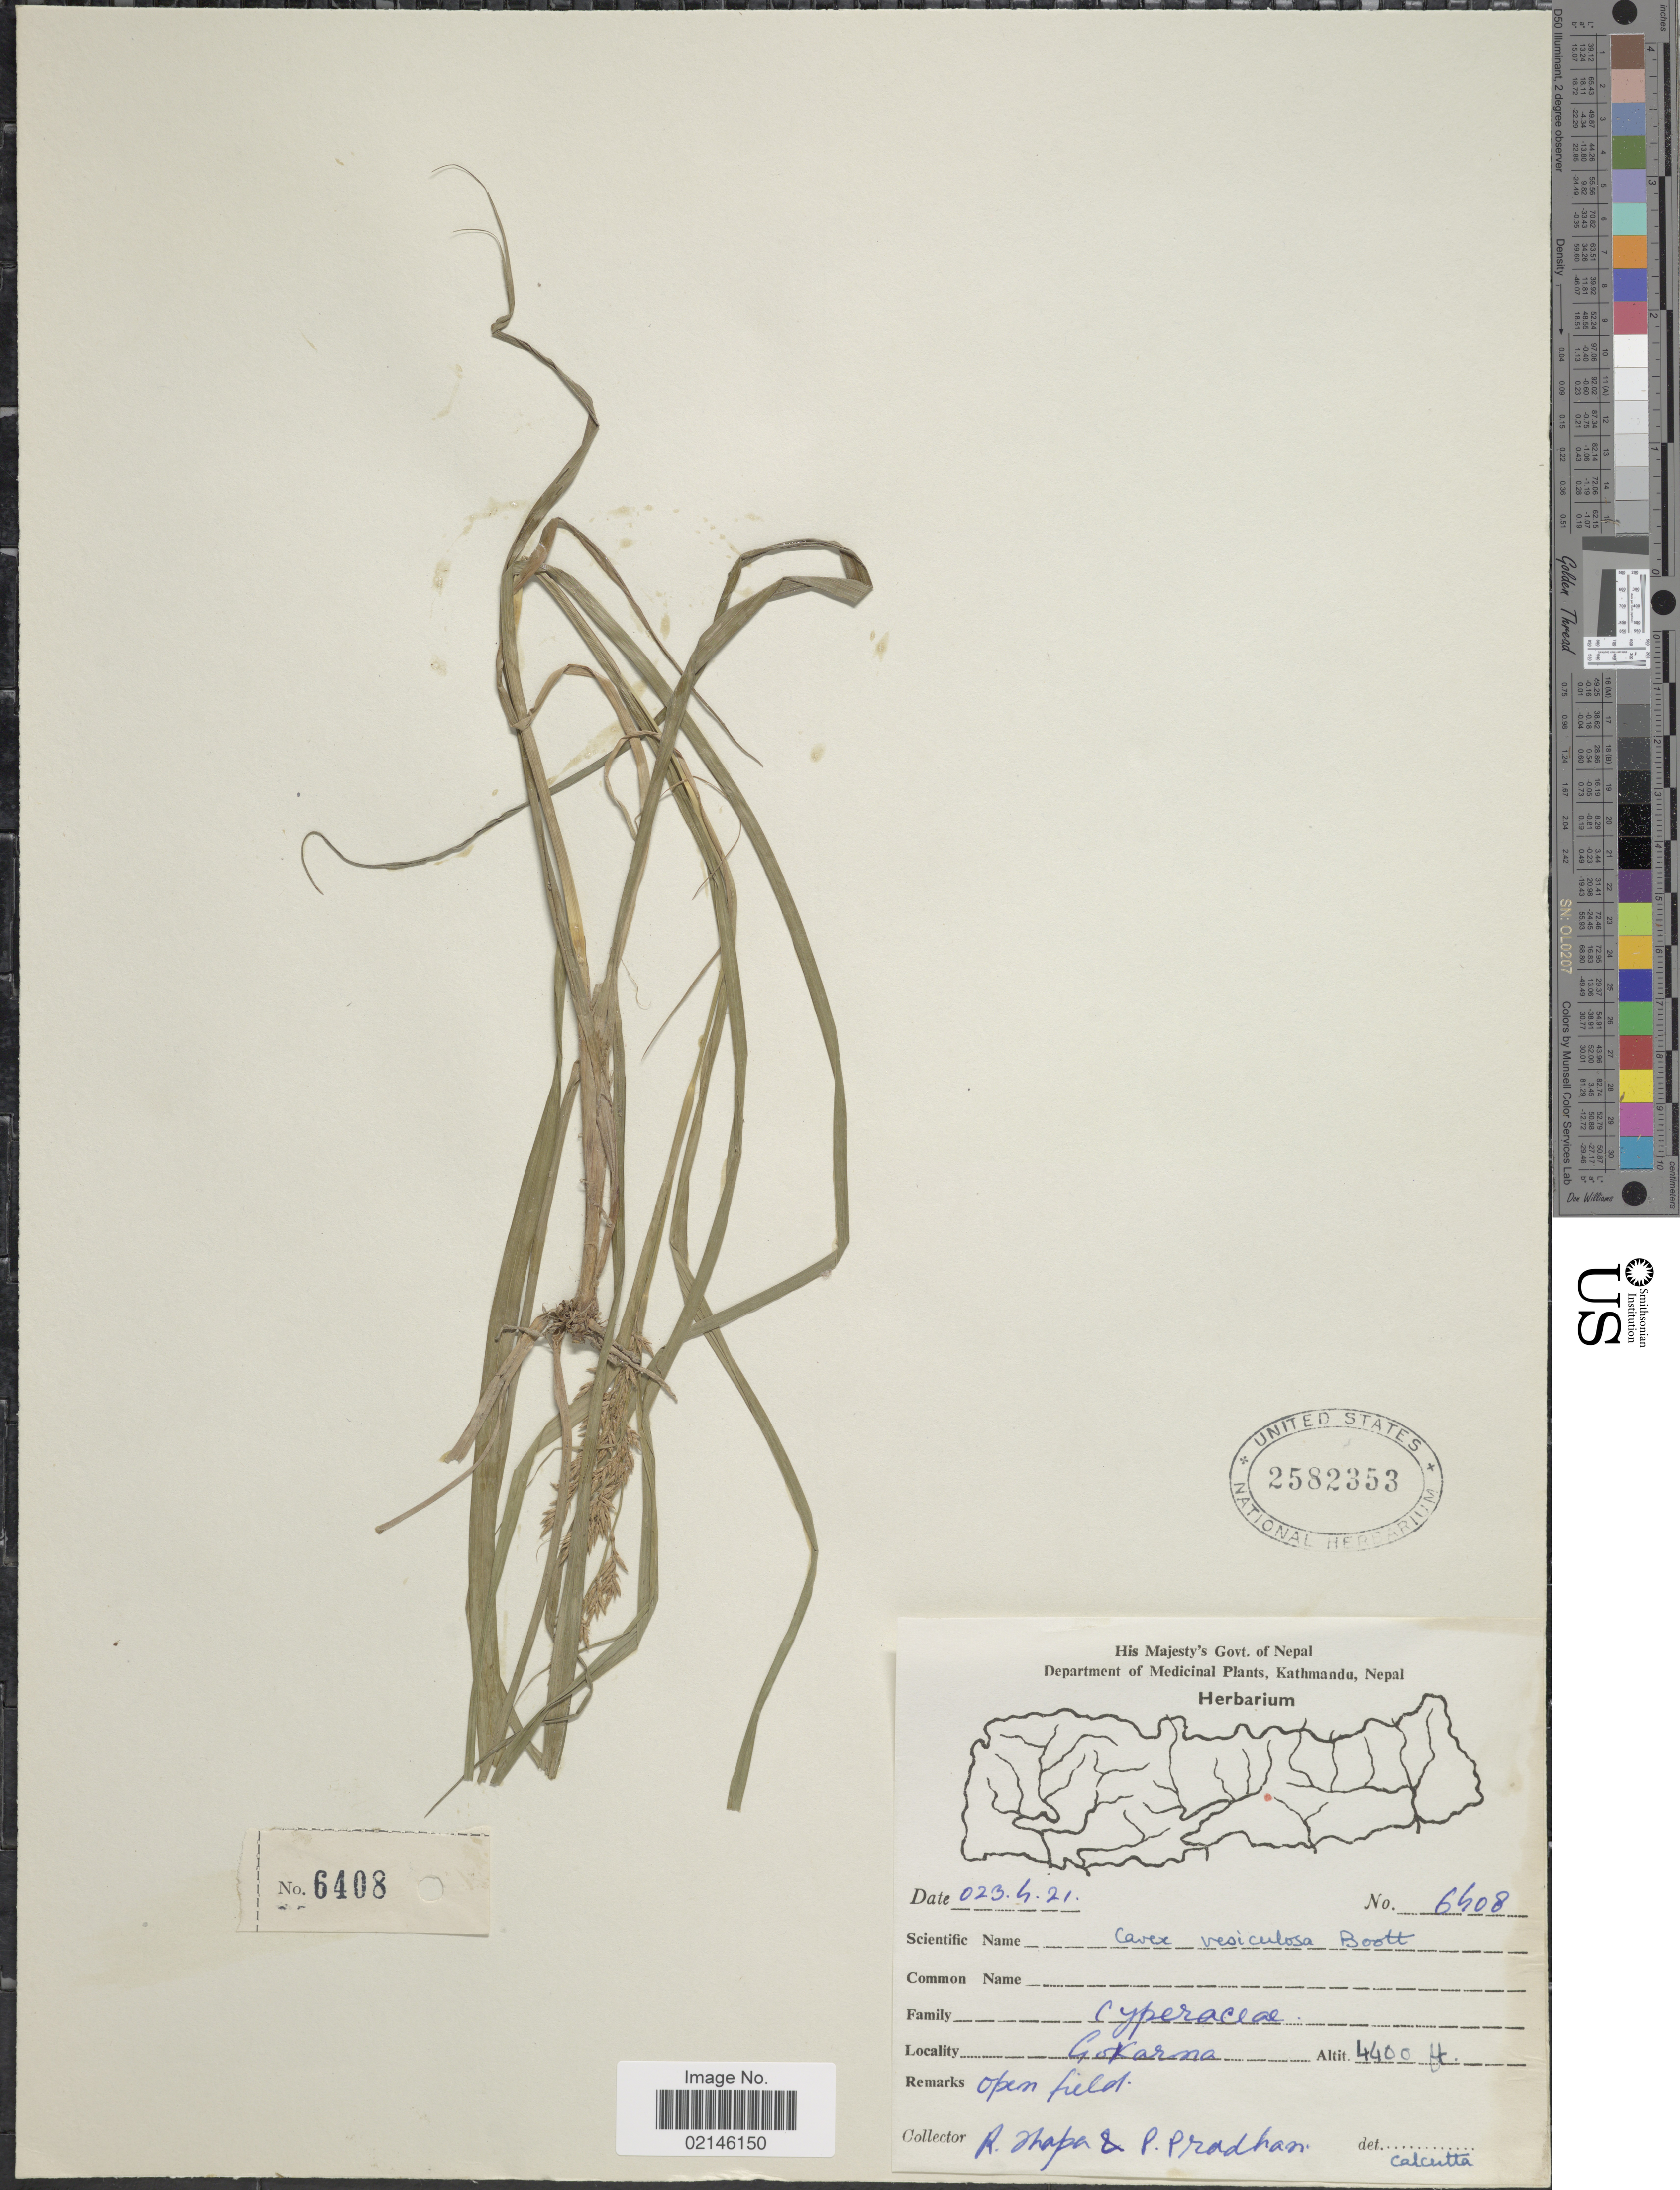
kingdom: Plantae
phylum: Tracheophyta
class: Liliopsida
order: Poales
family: Cyperaceae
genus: Carex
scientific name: Carex vesiculosa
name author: Boott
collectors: R. Thapa & P. Pradhan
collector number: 6408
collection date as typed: Transcribed d/m/y: 21/4/23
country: Nepal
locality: Gokarna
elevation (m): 1341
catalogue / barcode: US 2582353